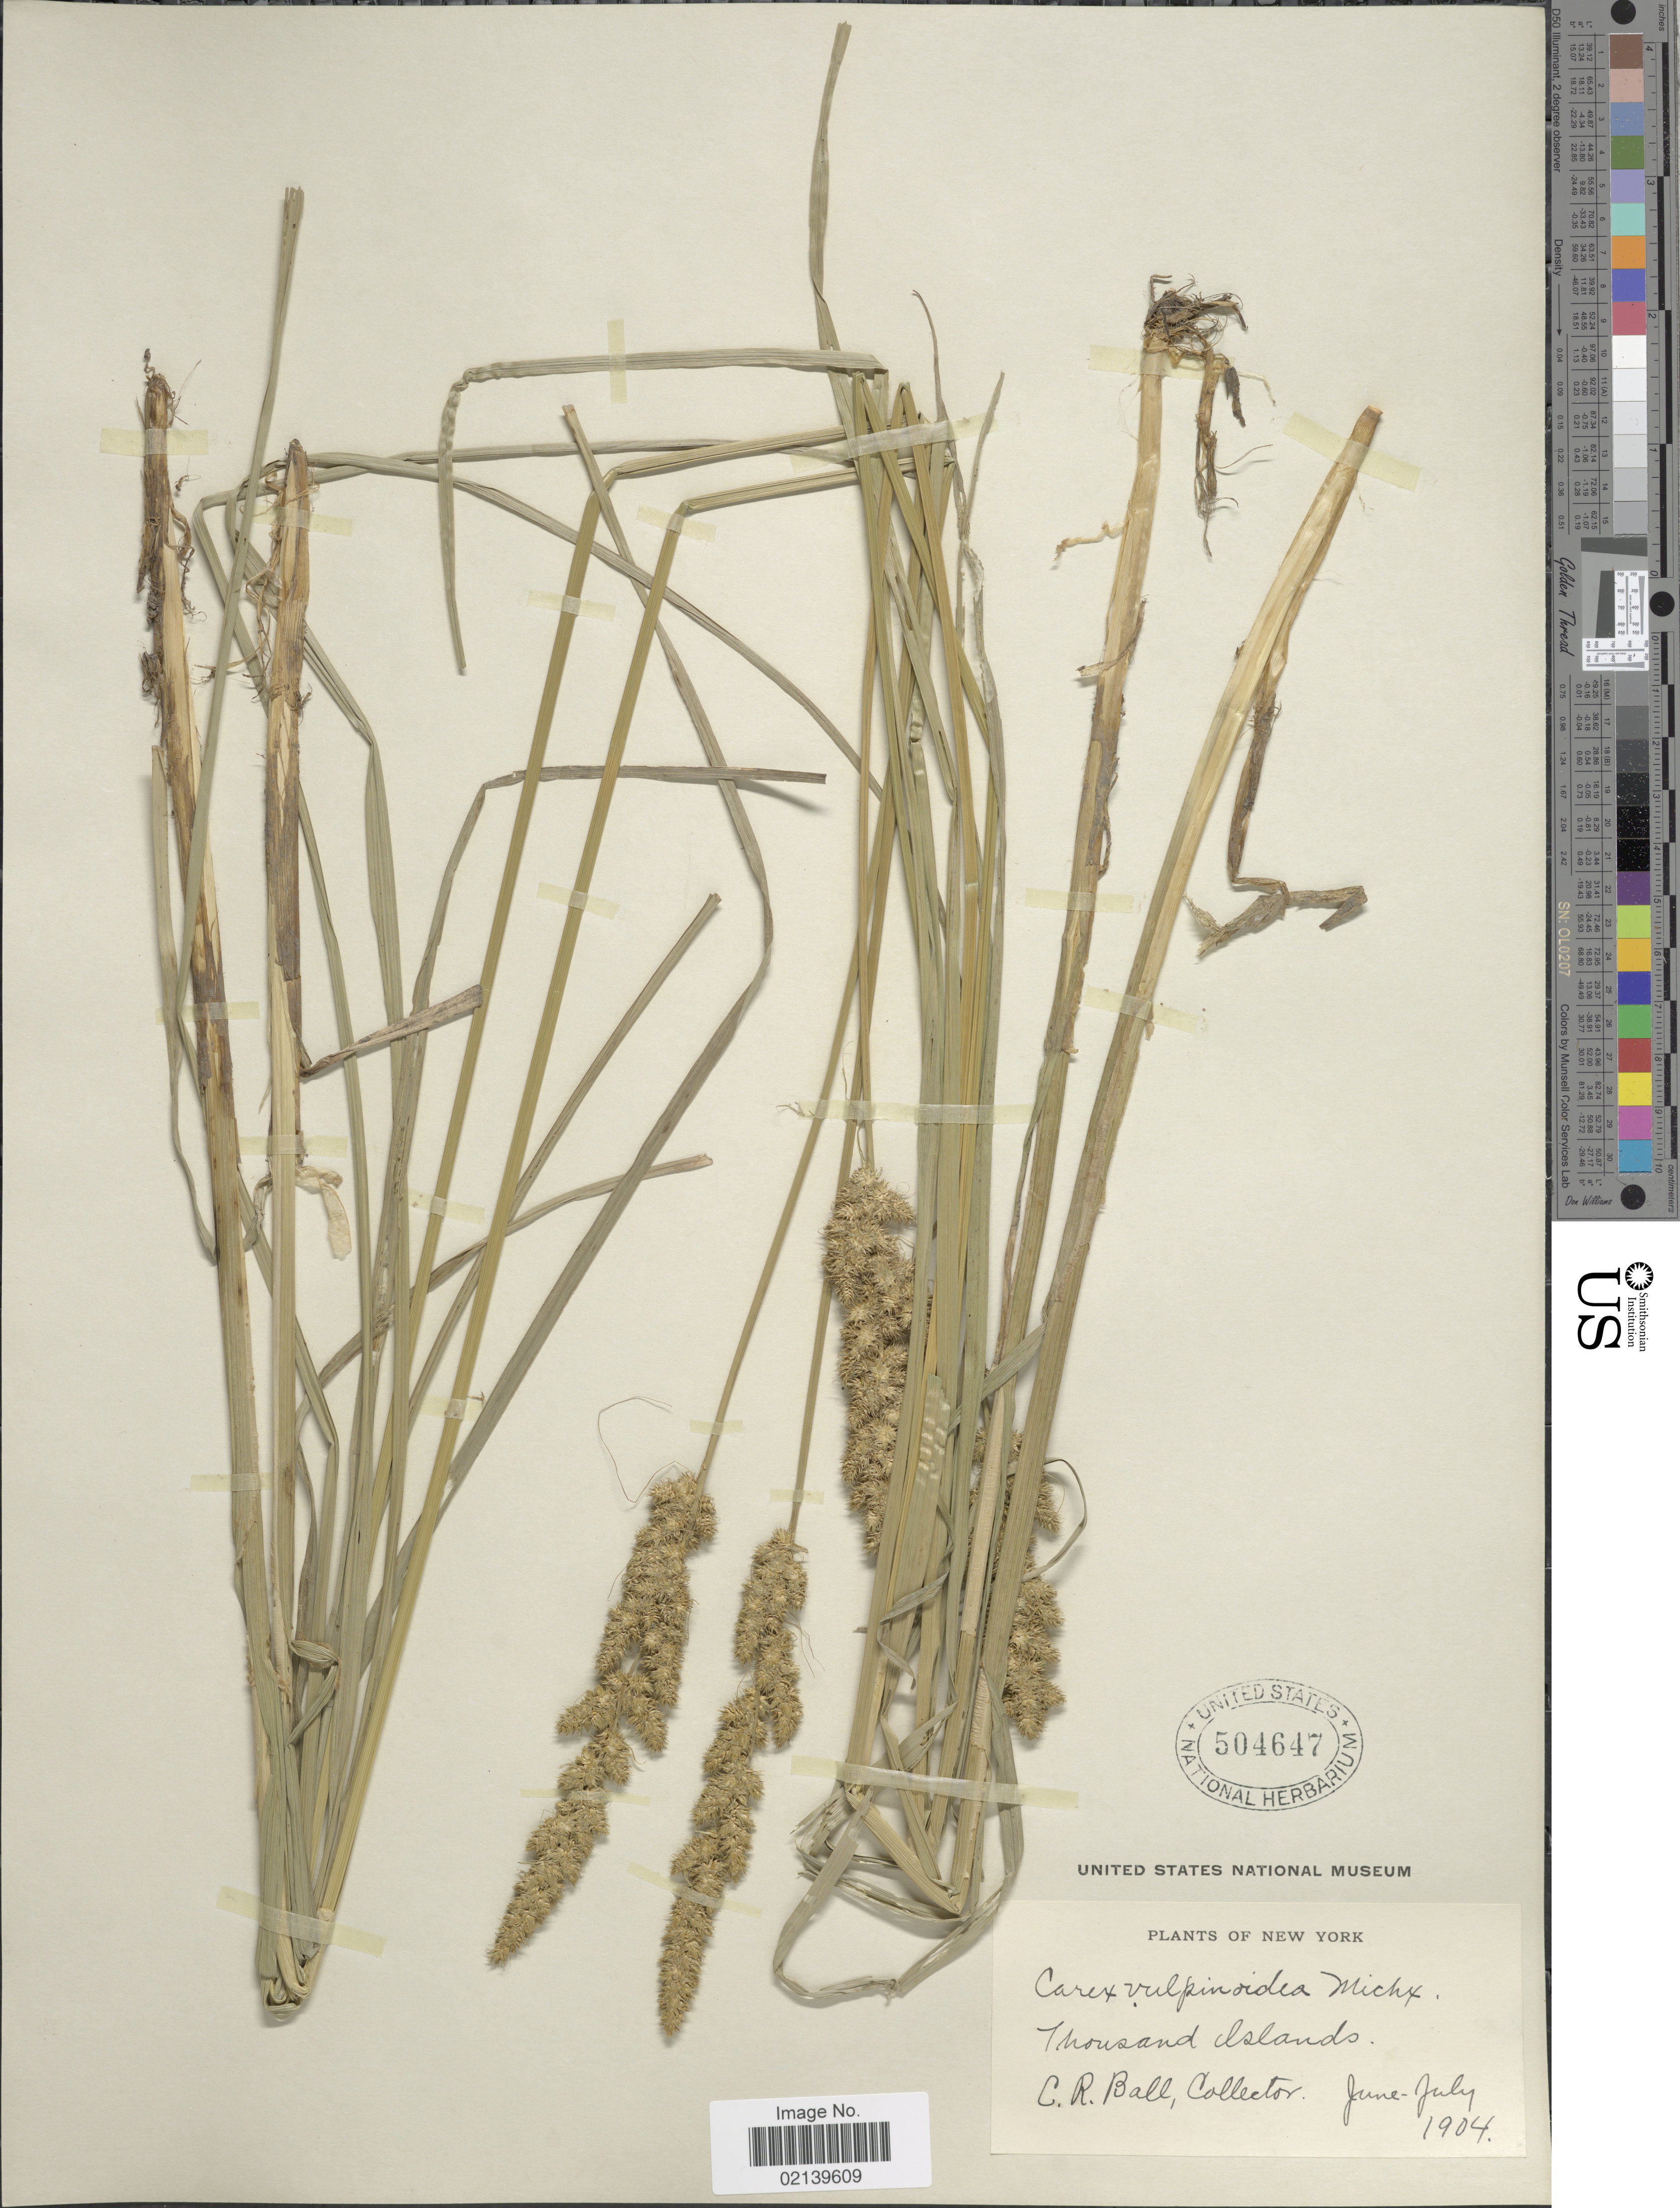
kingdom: Plantae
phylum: Tracheophyta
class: Liliopsida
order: Poales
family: Cyperaceae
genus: Carex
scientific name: Carex vulpinoidea Michx.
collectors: C. R. Ball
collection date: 1904-06/1904-07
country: United States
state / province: New York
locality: Thousand Islands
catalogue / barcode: US 504647